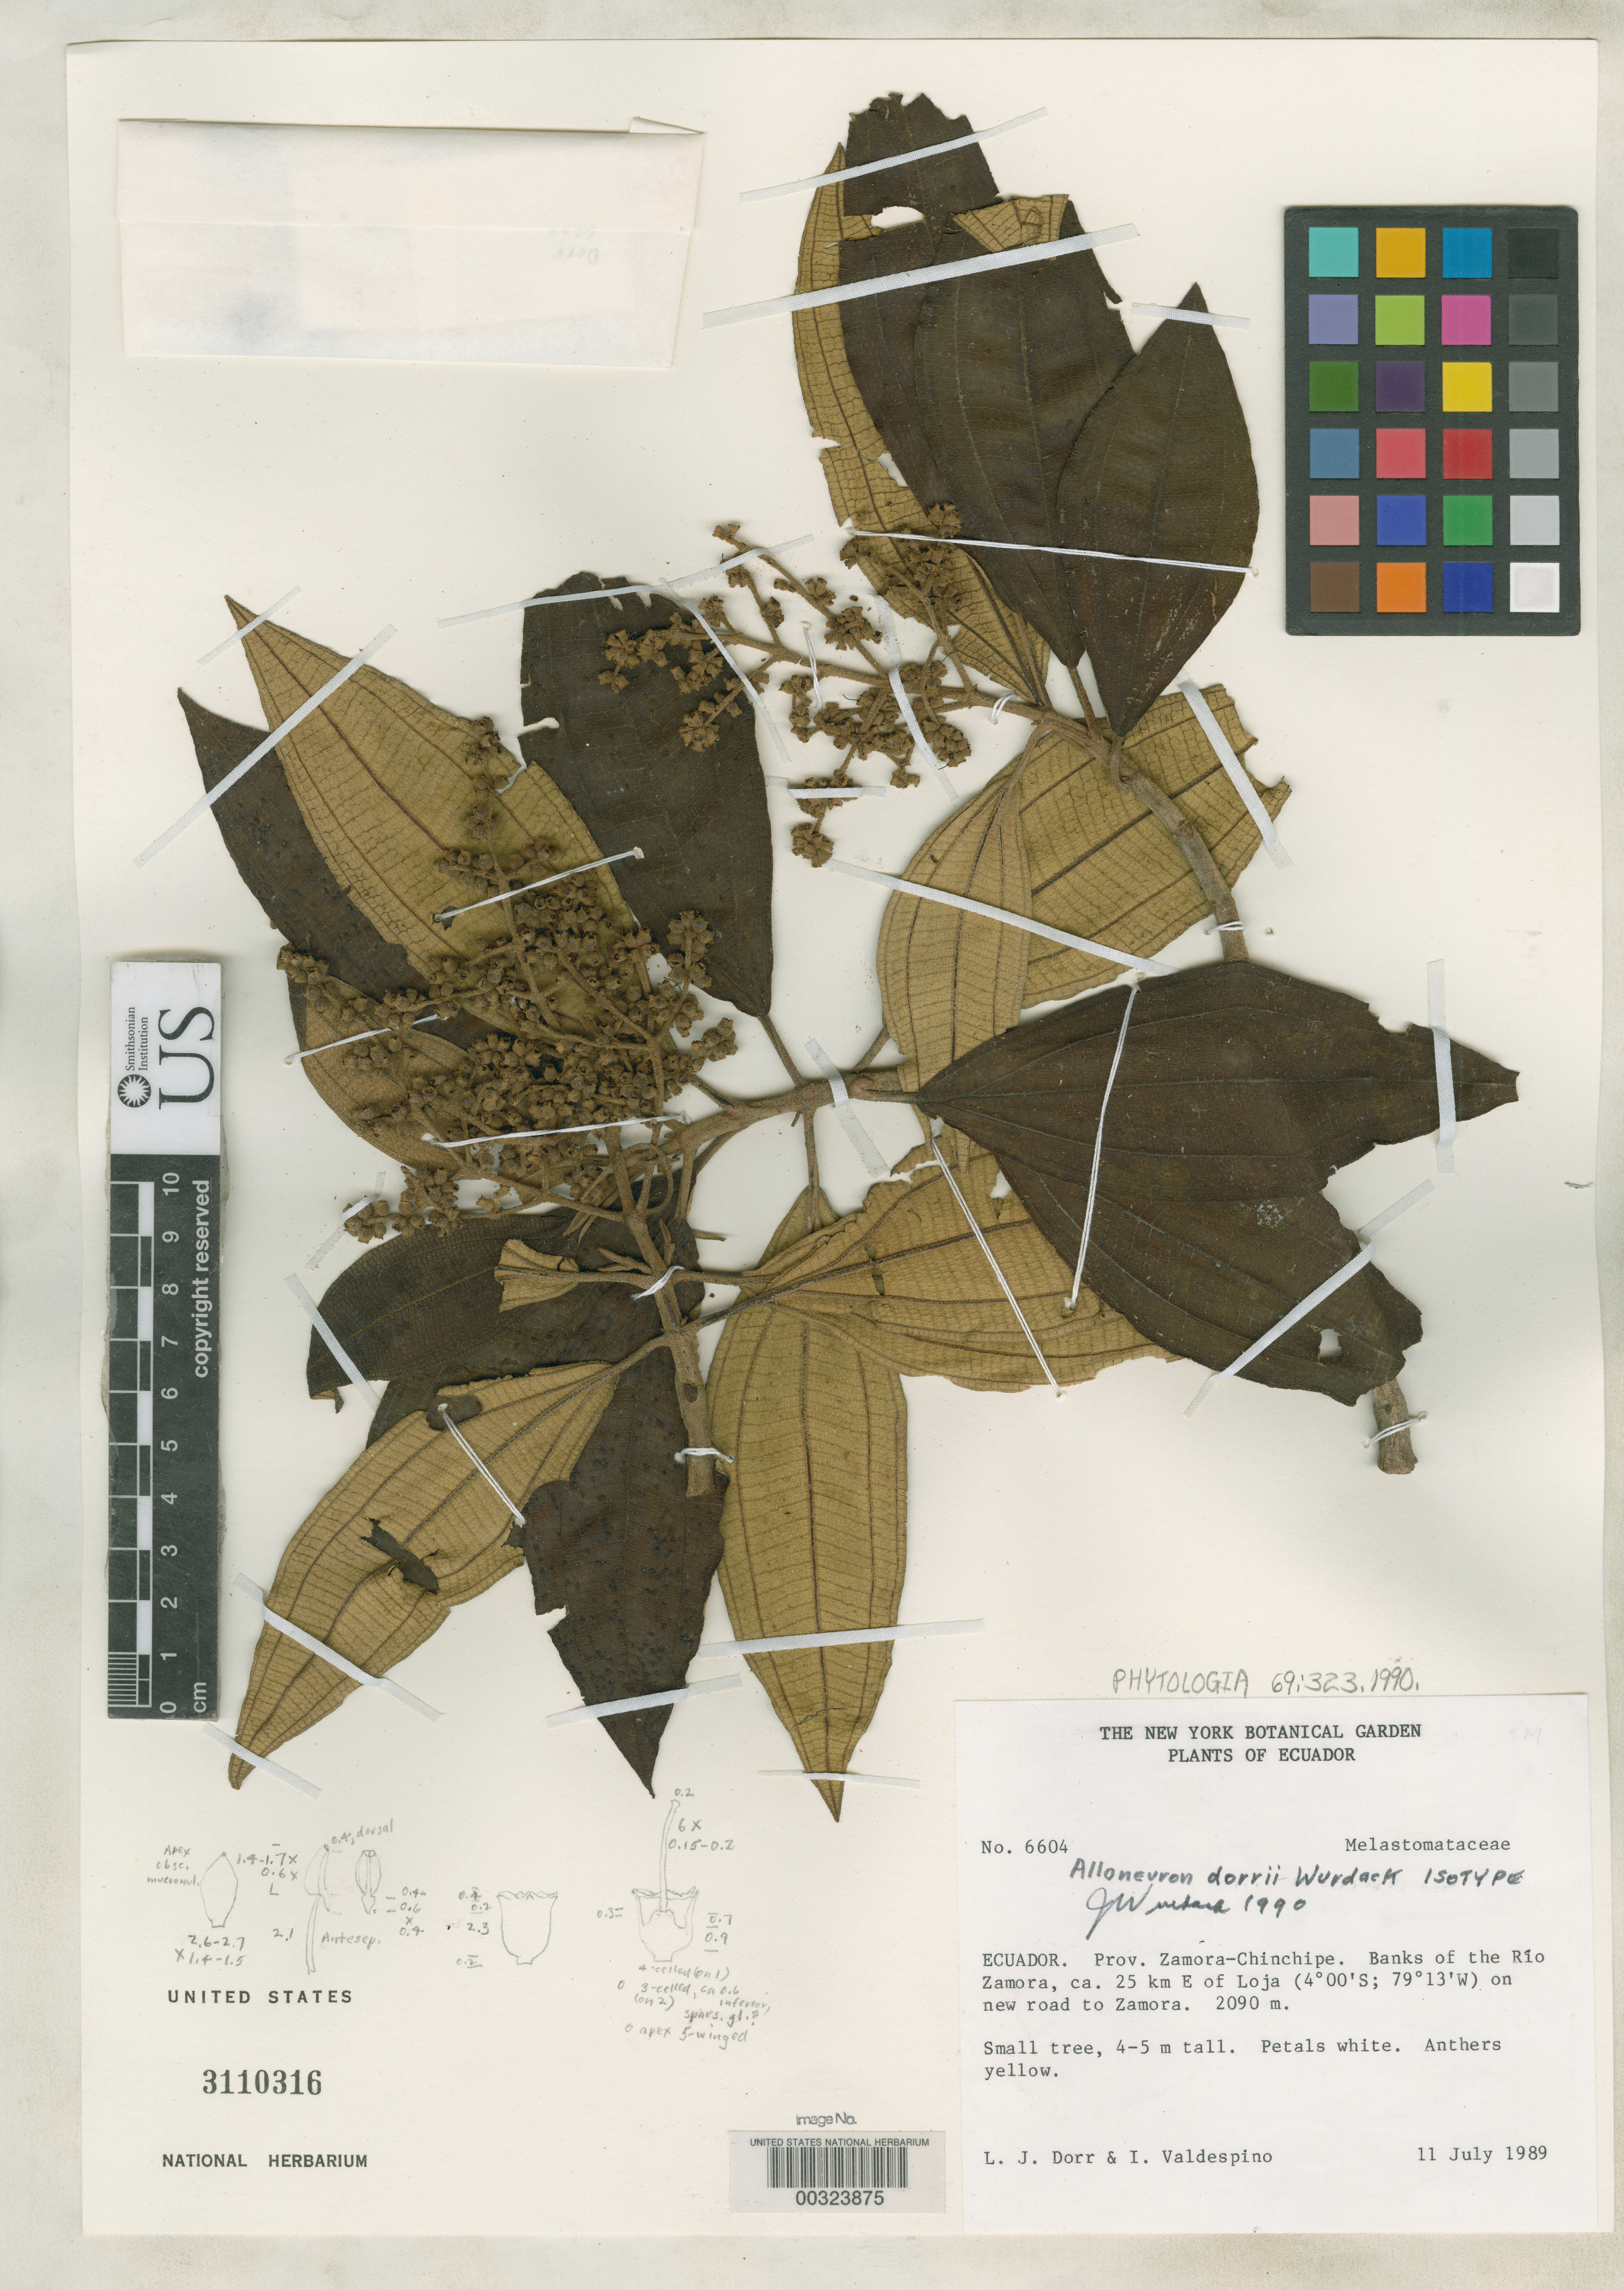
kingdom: Plantae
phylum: Tracheophyta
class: Magnoliopsida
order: Myrtales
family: Melastomataceae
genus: Alloneuron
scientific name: Alloneuron dorrii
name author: Wurdack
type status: Isotype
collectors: L. J. Dorr & I. A. Valdespino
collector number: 6604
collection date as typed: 11 Jul 1989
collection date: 1989-07-11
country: Ecuador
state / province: Zamora-Chinchipe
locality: Banks of Rio Zamora, ca. 25 km E of Loja on road to Zamora.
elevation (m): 2090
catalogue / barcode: US 3110316